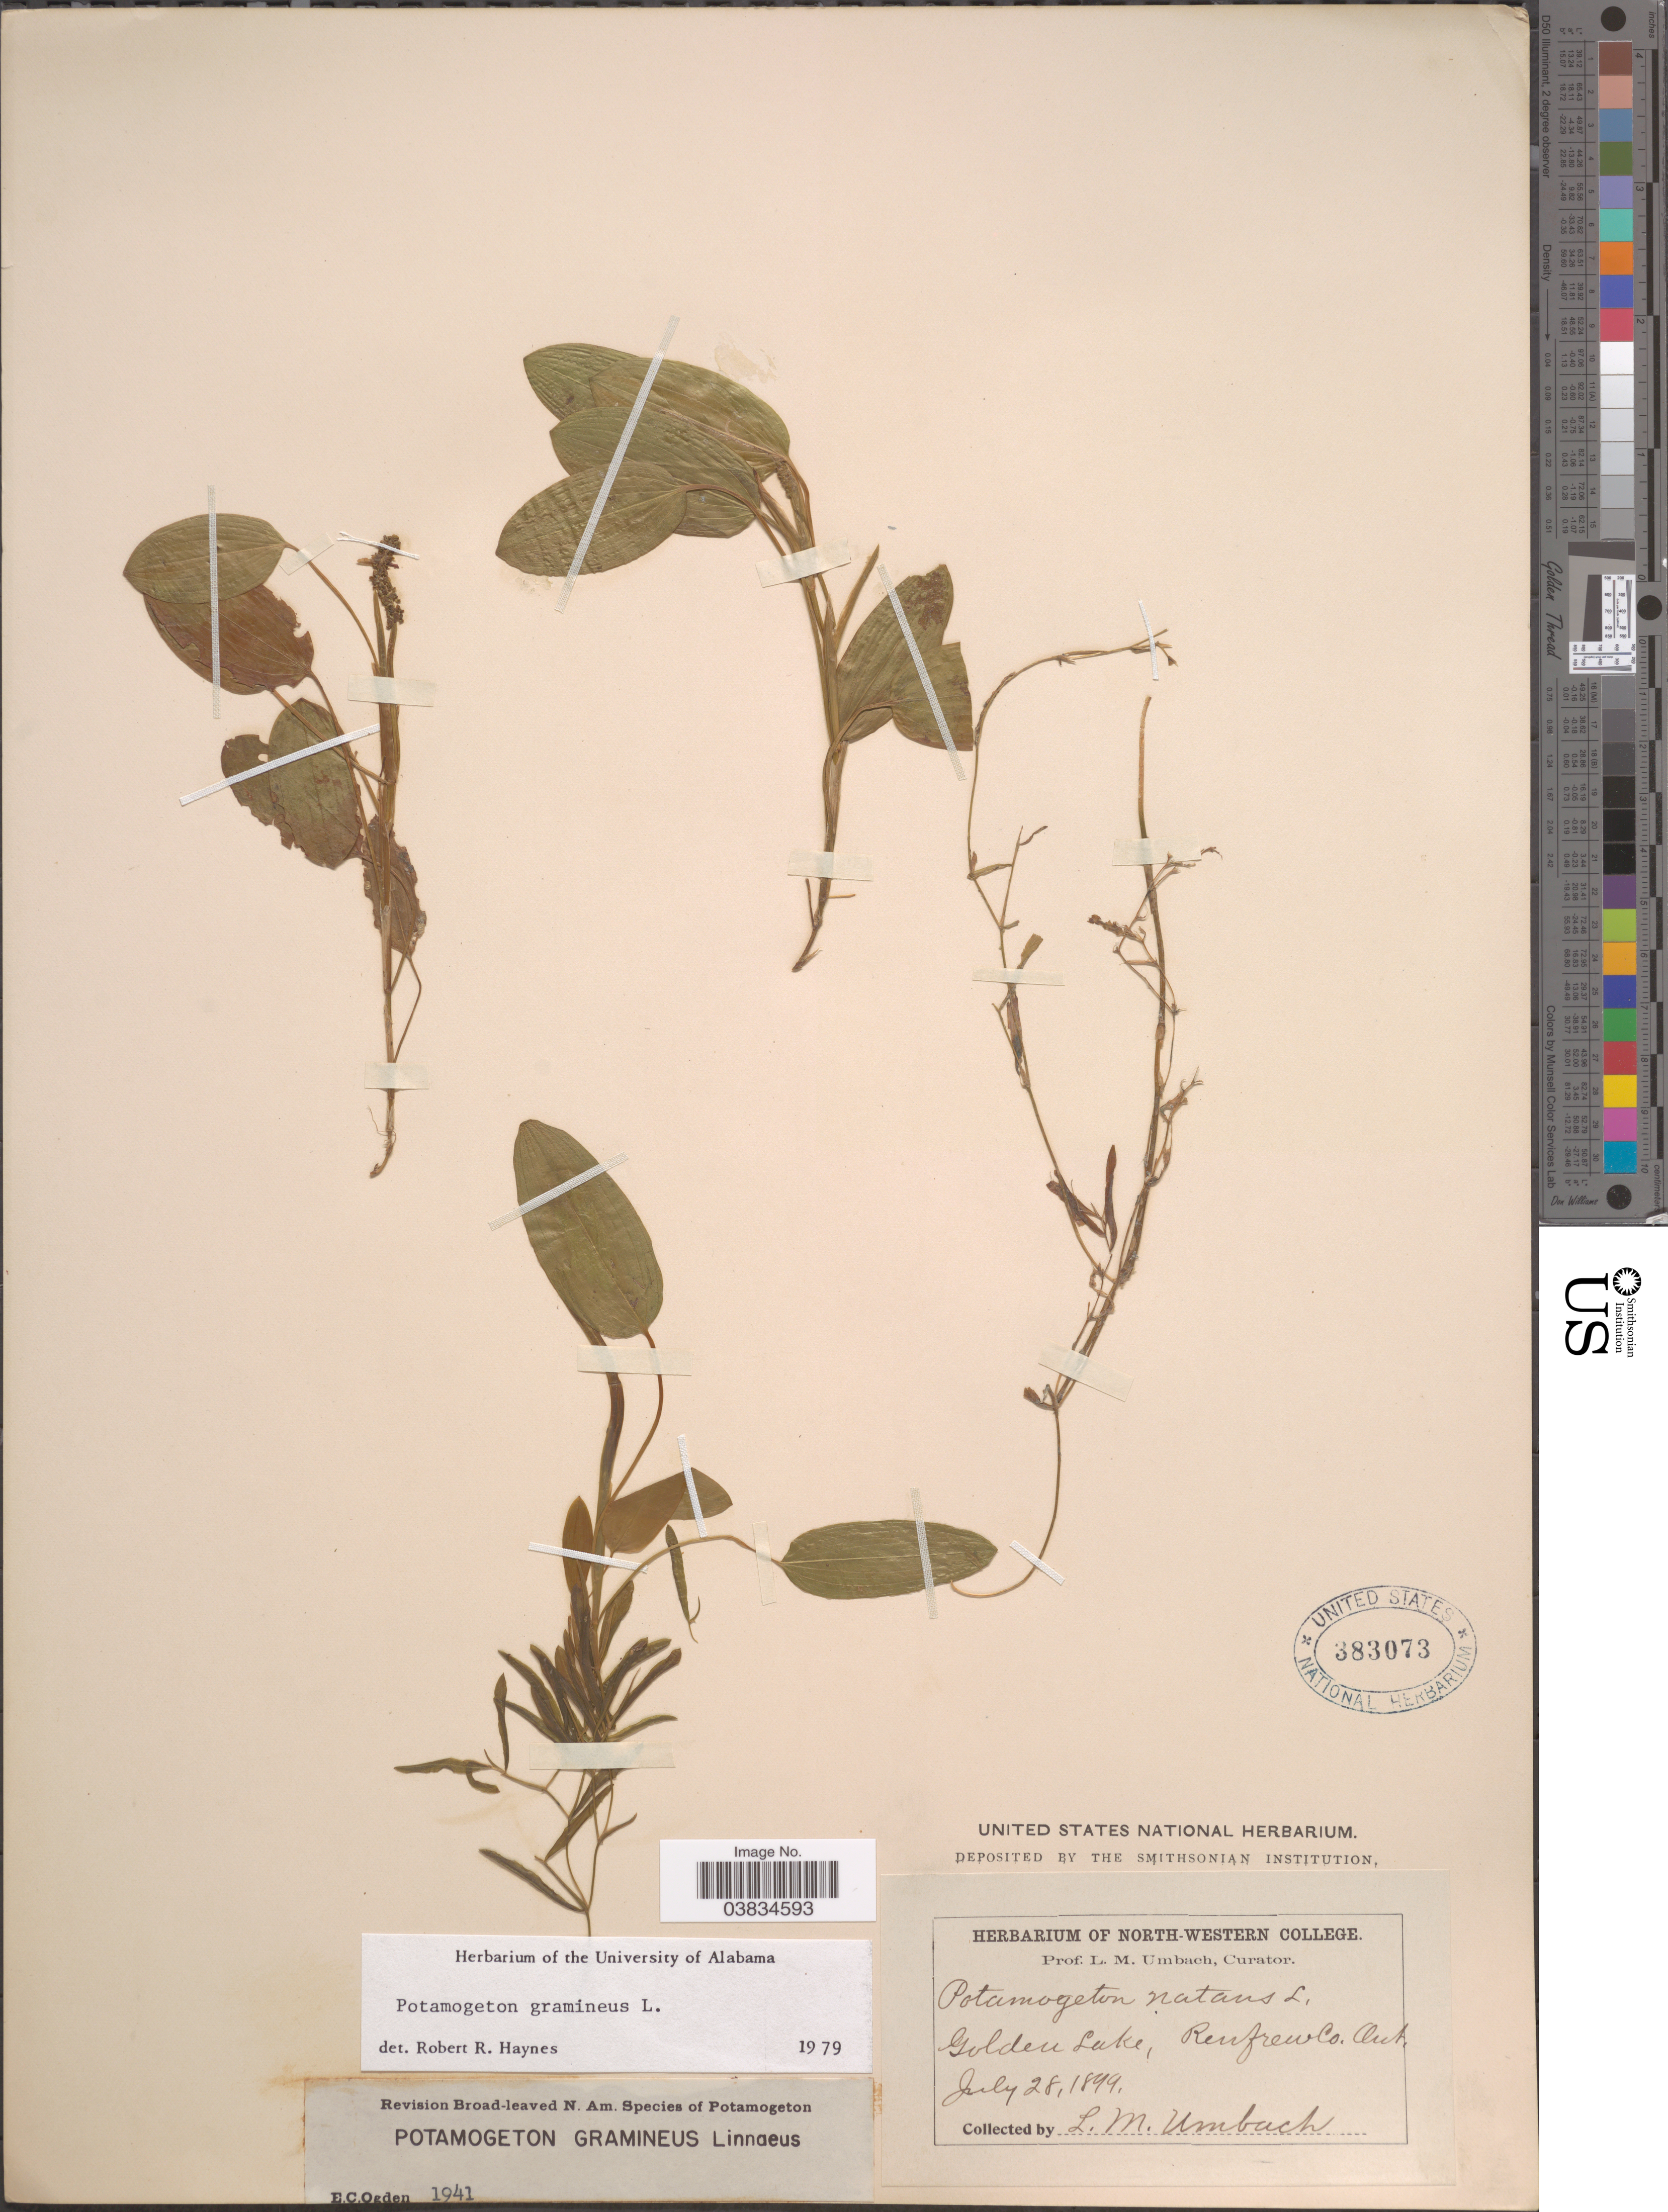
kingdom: Plantae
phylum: Tracheophyta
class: Liliopsida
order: Alismatales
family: Potamogetonaceae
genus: Potamogeton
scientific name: Potamogeton gramineus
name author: L.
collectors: L. M. Umbach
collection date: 1899-07-28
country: Canada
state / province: Ontario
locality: Golden Lake, Renfrew Co.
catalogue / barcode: US 383073